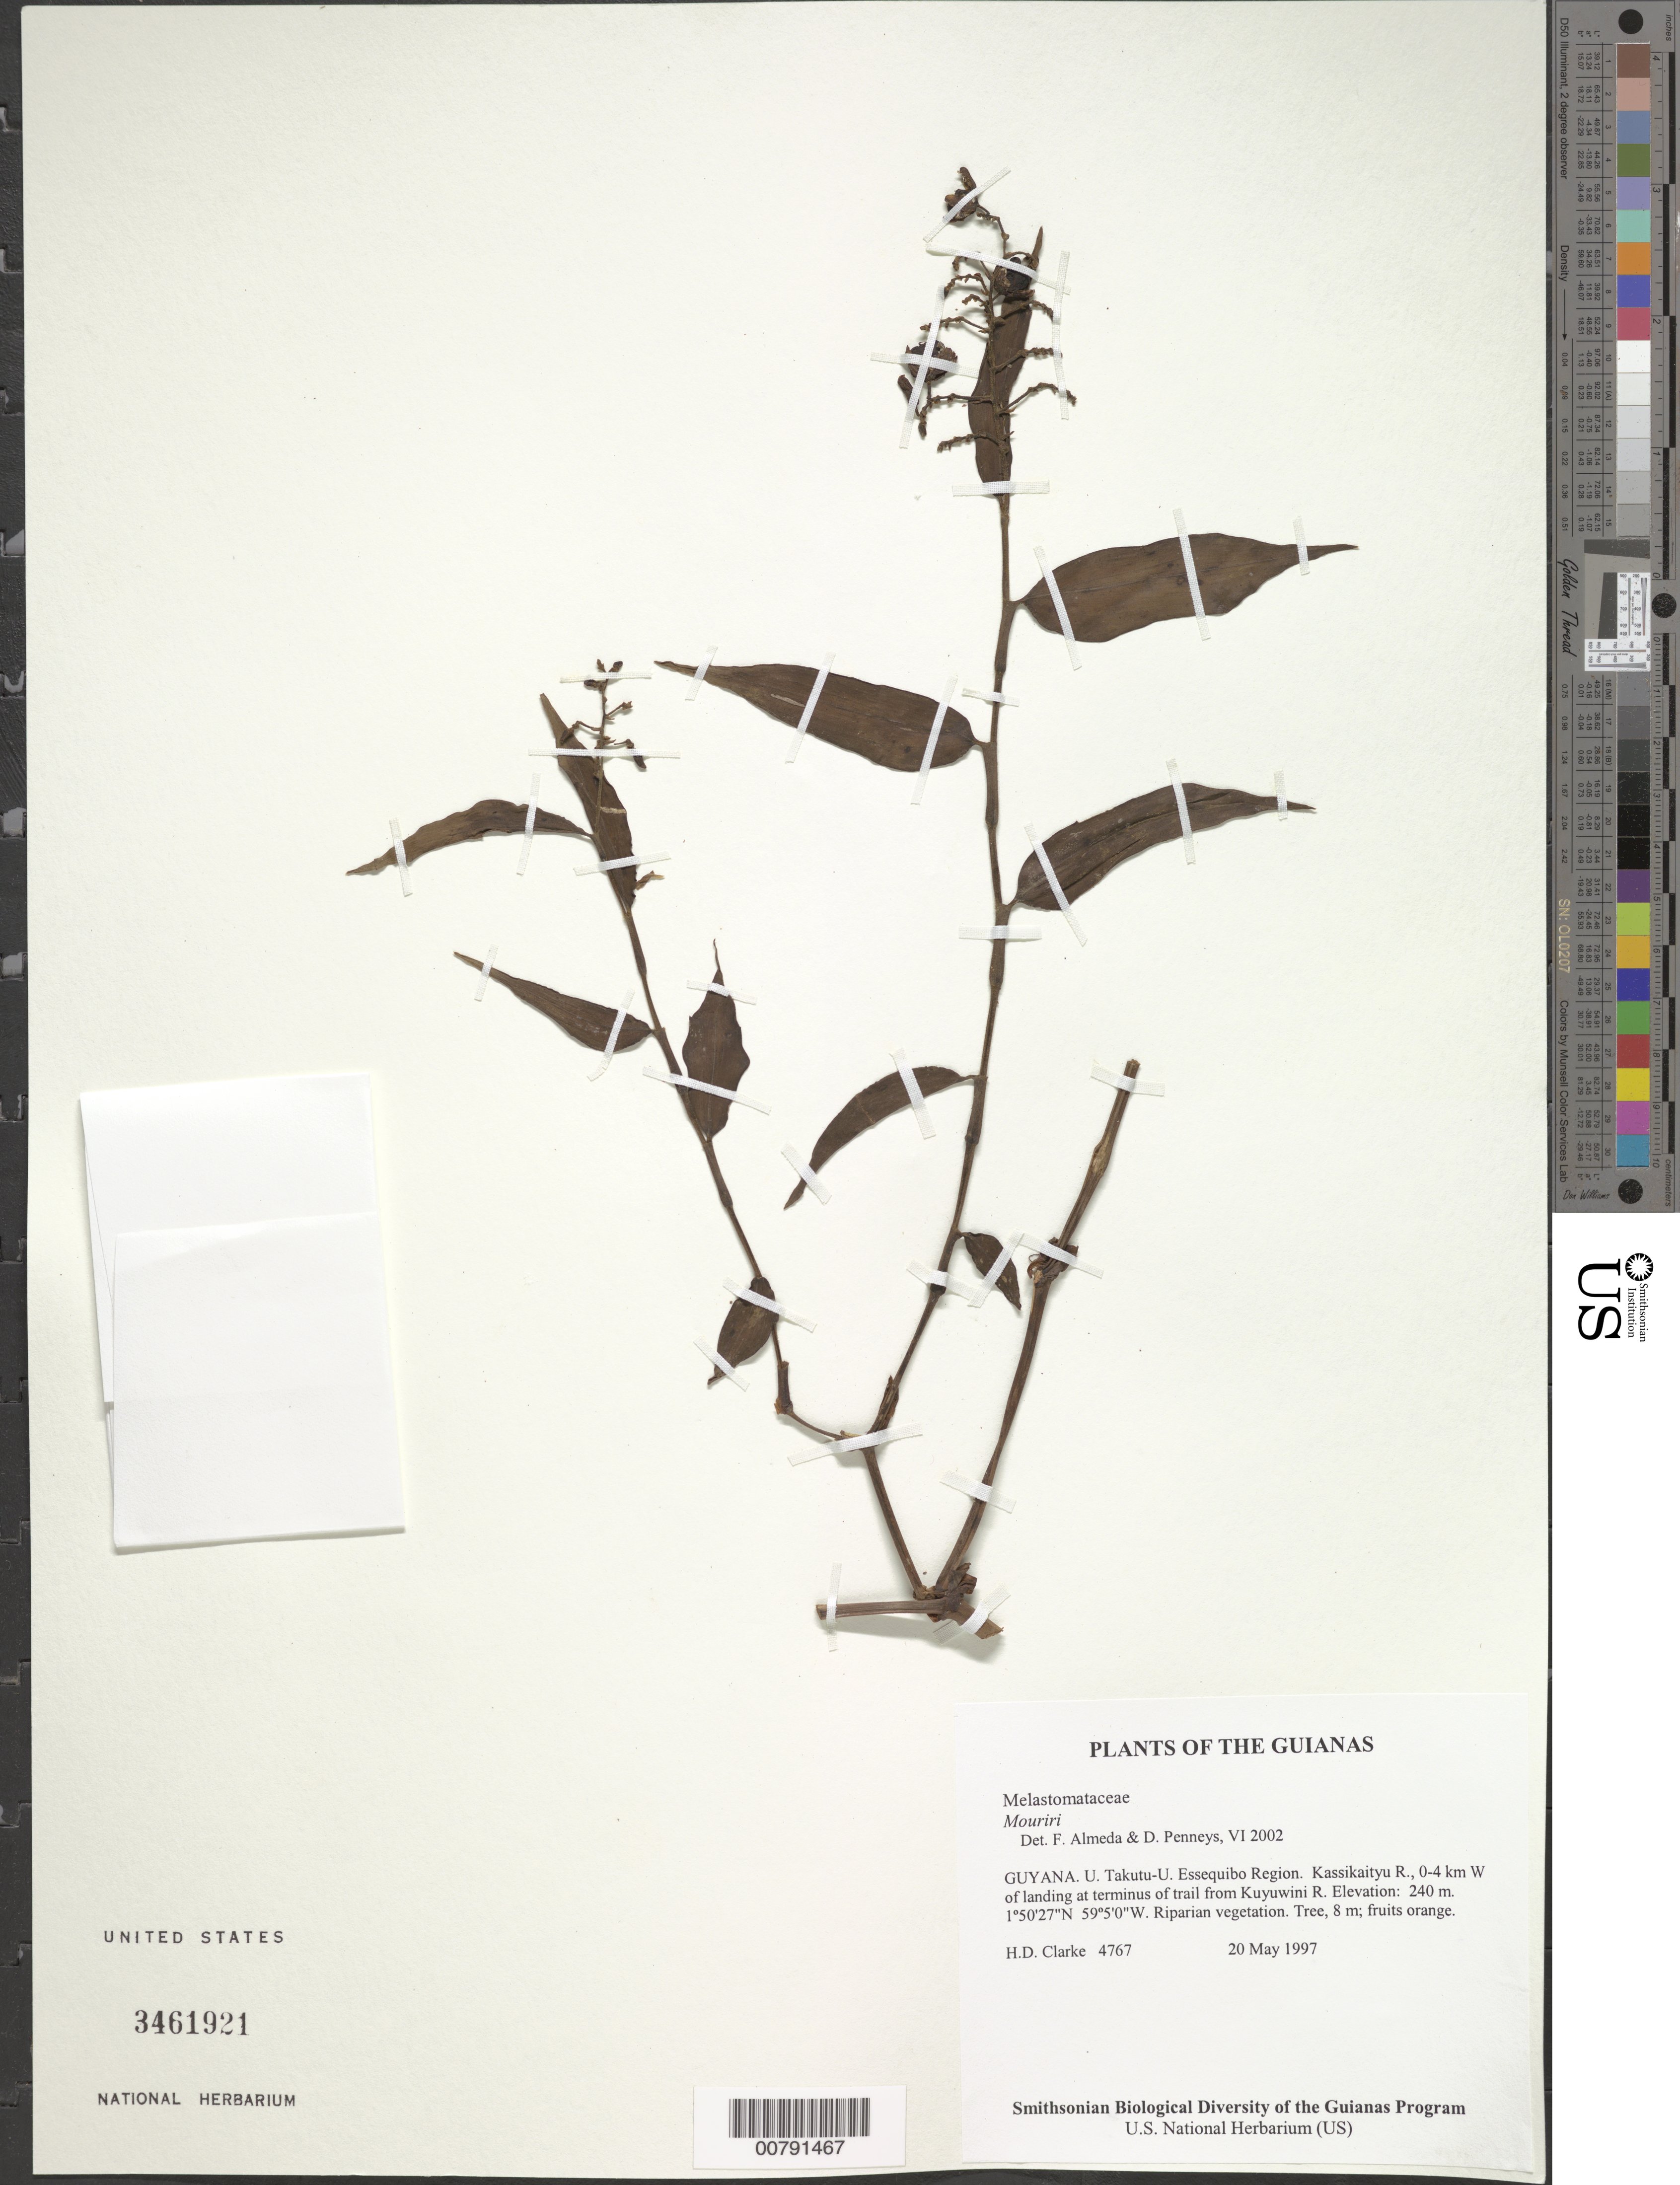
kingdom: Plantae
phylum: Tracheophyta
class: Magnoliopsida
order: Myrtales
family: Melastomataceae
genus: Mouriri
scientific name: Mouriri sp.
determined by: Almeda, F.; Penneys, D. S.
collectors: H. D. Clarke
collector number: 4767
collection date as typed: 20 May 1997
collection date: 1997-05-20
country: Guyana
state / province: U. Takutu-U. Essequibo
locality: Kassikaityu R., 0-4 km W of landing at terminus of trail from Kuyuwini R.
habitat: Riparian vegetation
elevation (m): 240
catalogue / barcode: US 3461921